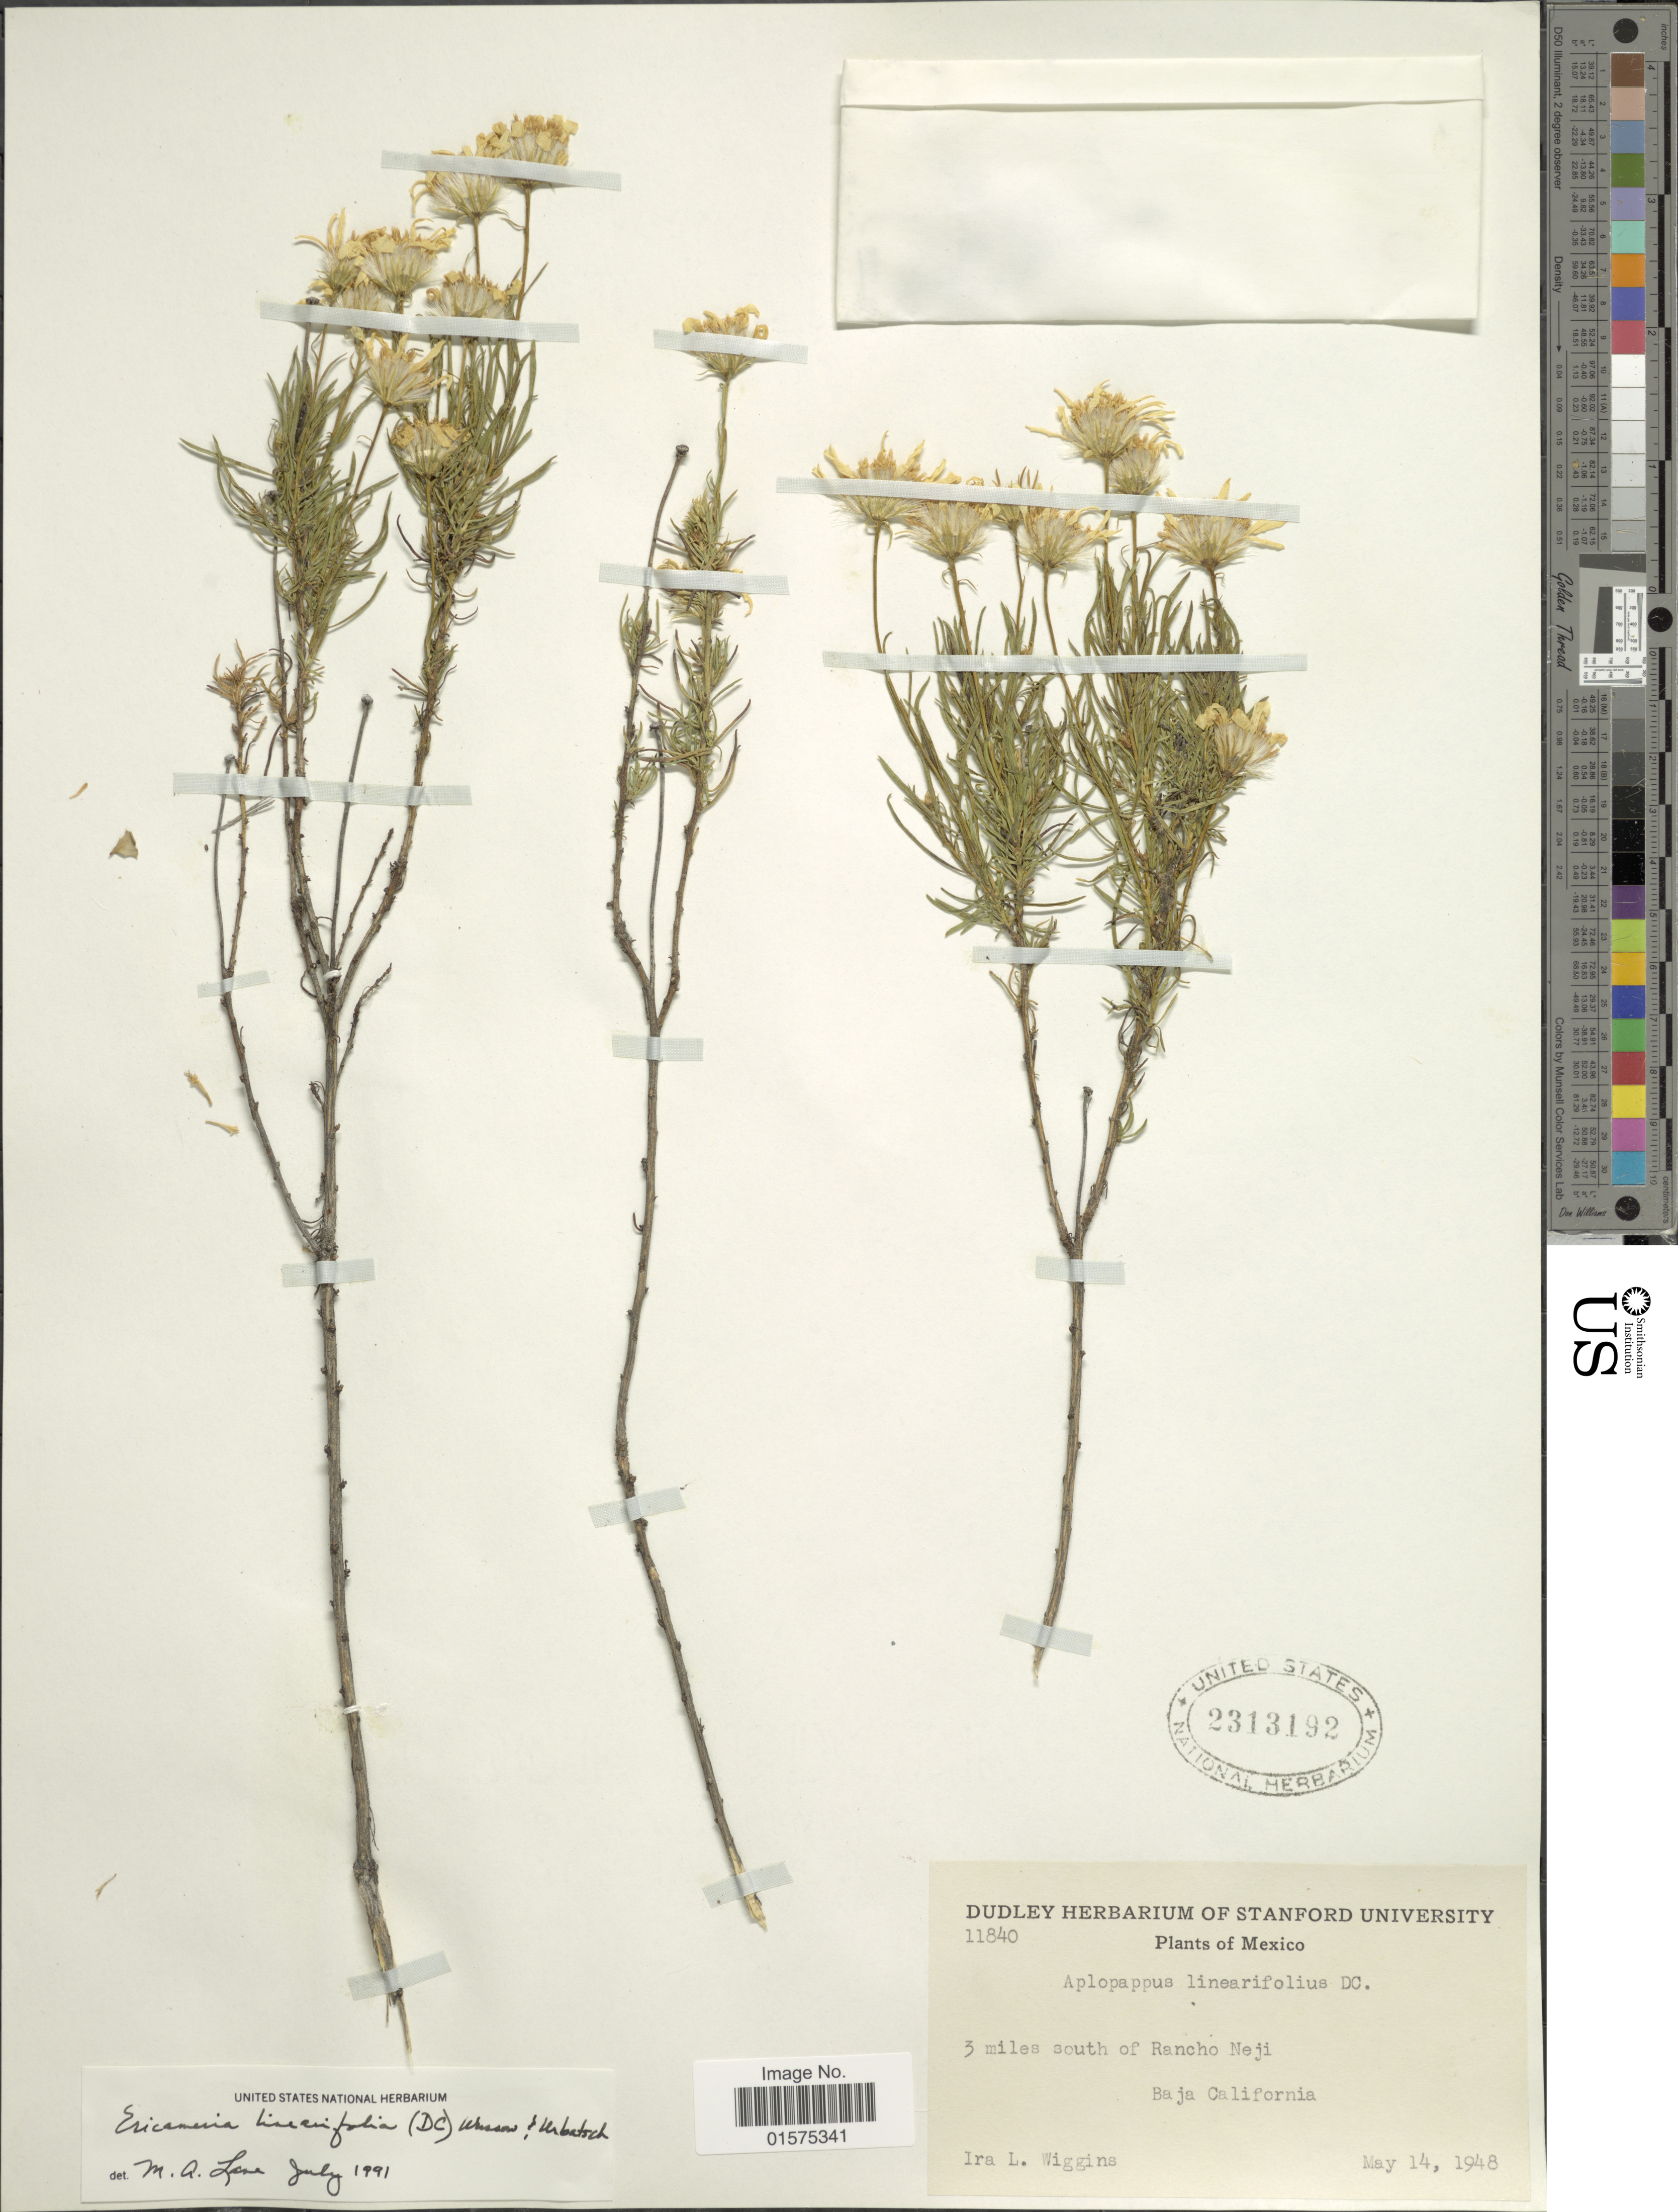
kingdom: Plantae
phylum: Tracheophyta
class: Magnoliopsida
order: Asterales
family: Asteraceae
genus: Ericameria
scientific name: Ericameria linearifolia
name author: (DC.) Urbatsch & Wussow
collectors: I. L. Wiggins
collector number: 11840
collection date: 1948-05-14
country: Mexico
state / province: Baja California Sur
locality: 3 miles south of Rancho Neji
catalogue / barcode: US 2313192